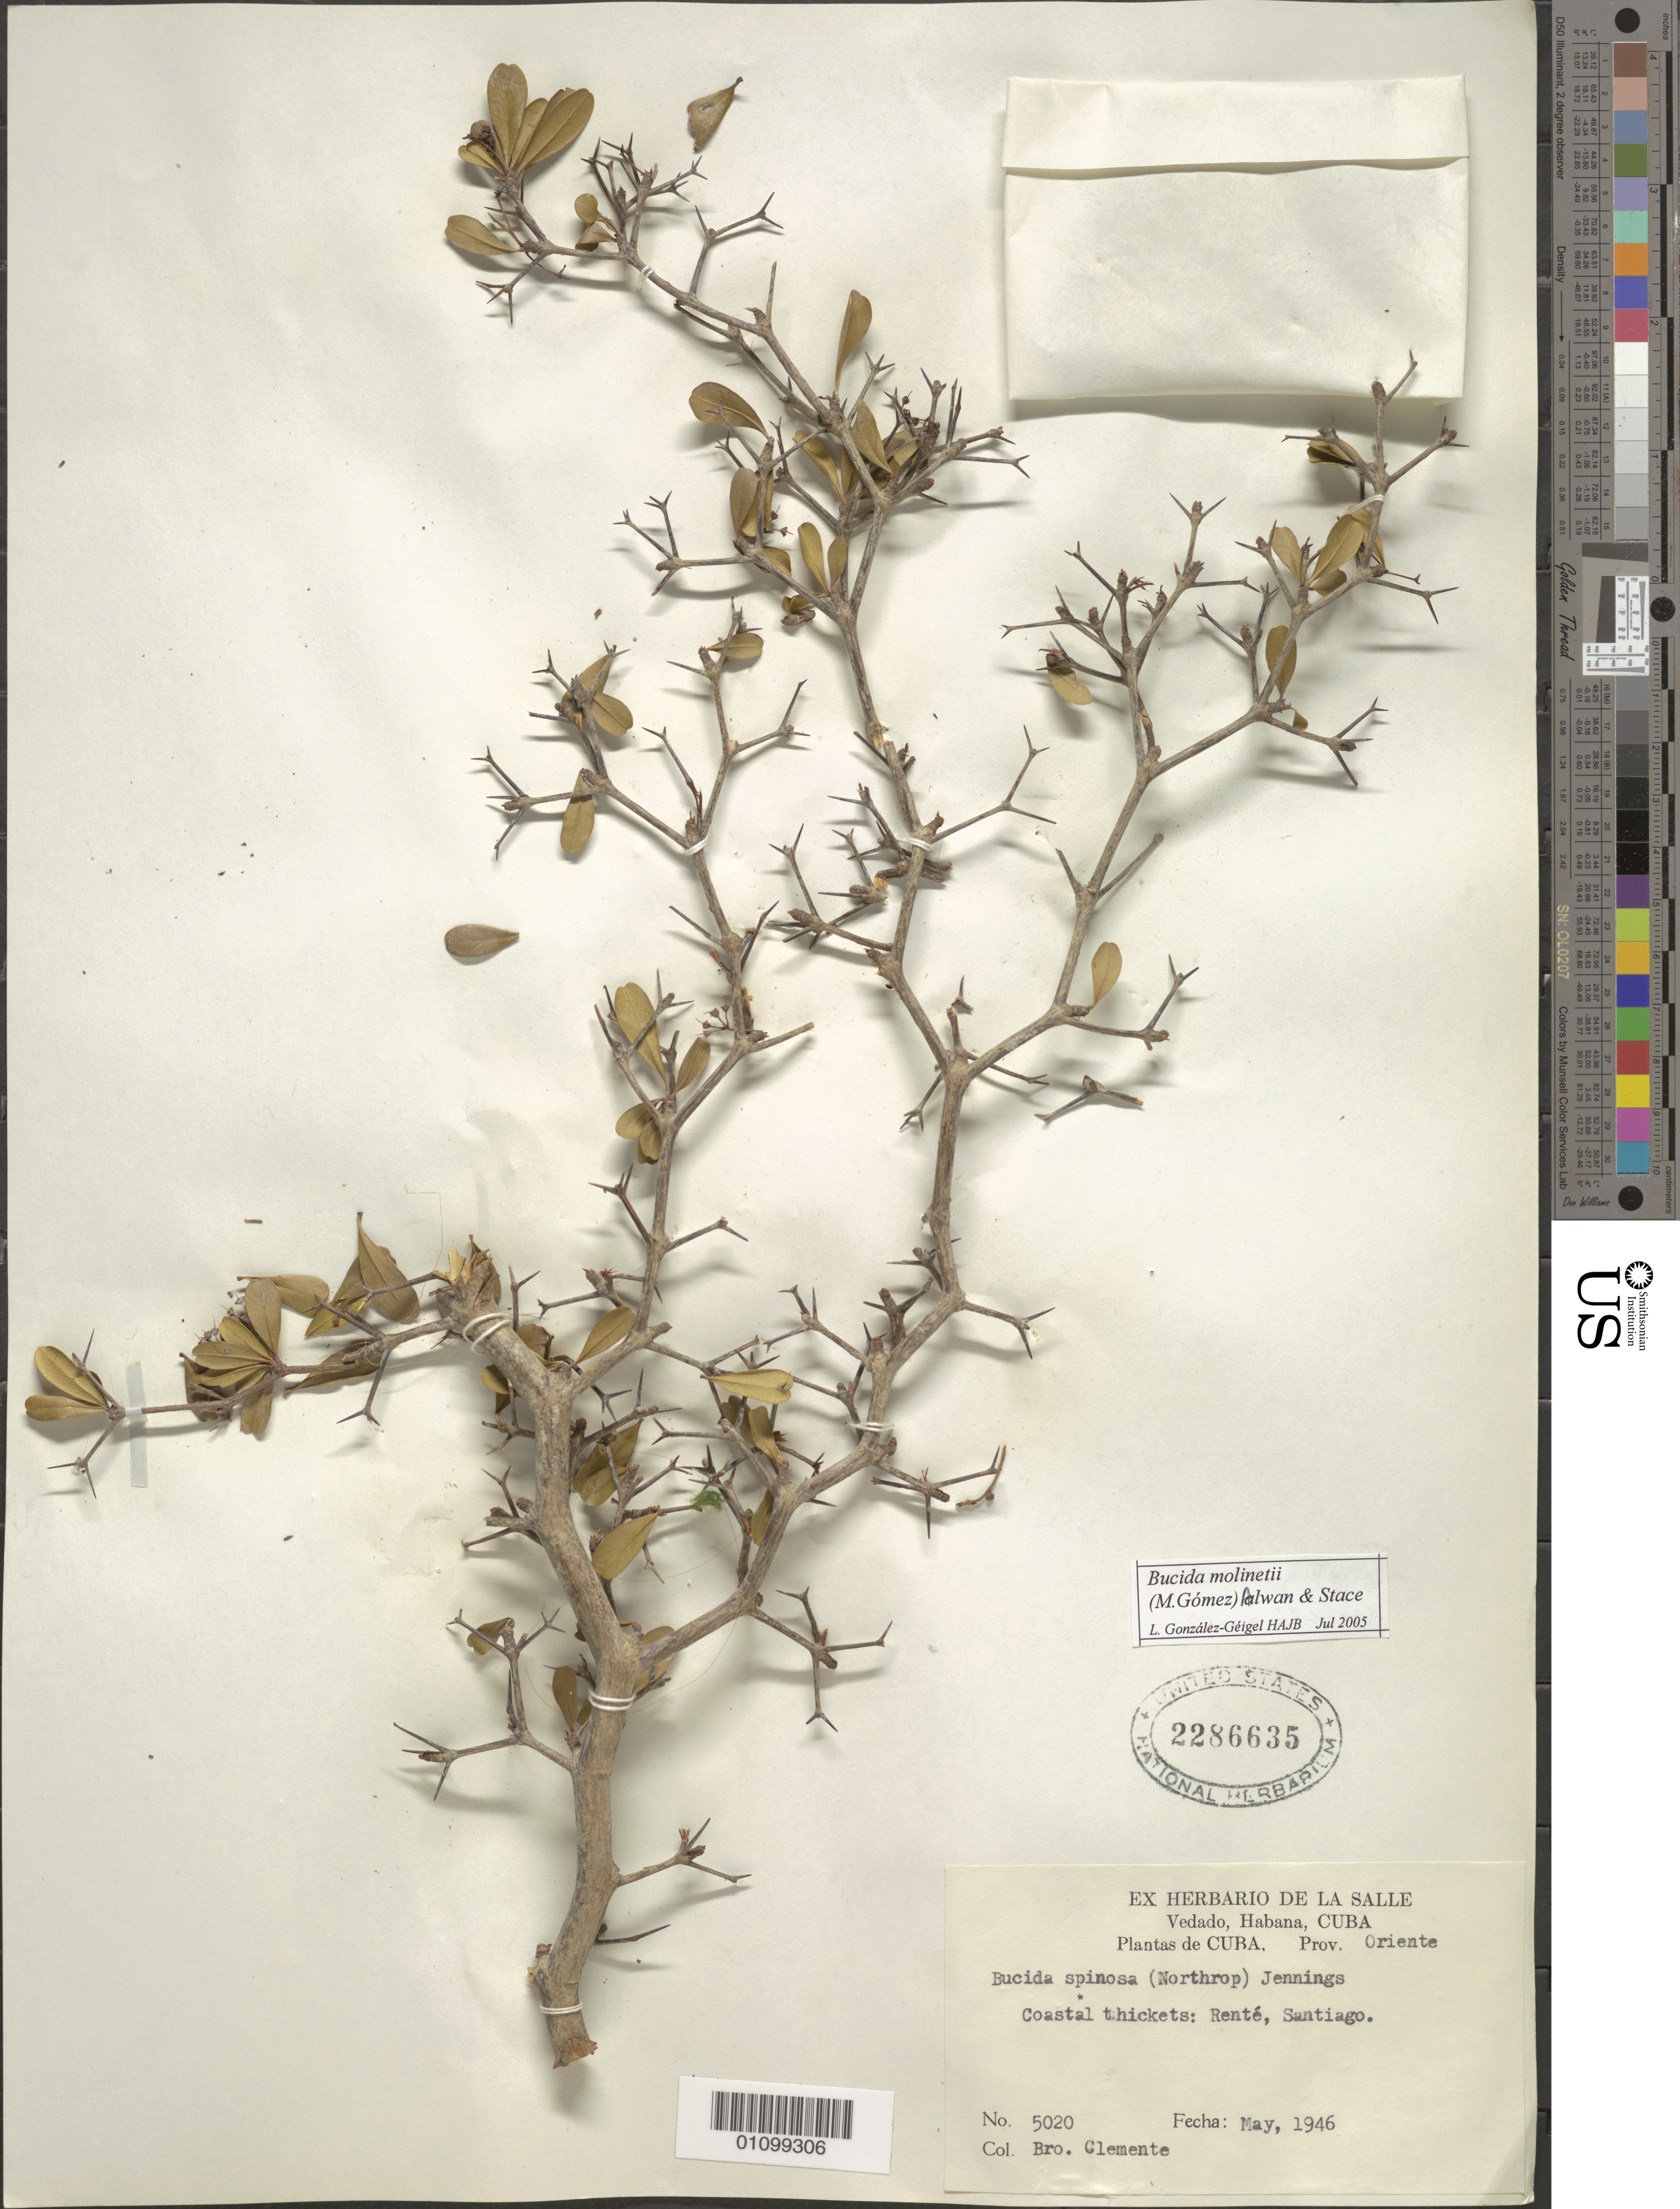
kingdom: Plantae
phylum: Tracheophyta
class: Magnoliopsida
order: Myrtales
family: Combretaceae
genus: Terminalia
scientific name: Terminalia molinetii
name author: M. Gómez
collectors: Bro. Clemente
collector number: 5020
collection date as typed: May 1946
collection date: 1946-05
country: Cuba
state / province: Santiago de Cuba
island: Cuba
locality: Coastal thickets: Rente, Santiago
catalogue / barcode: US 2286635